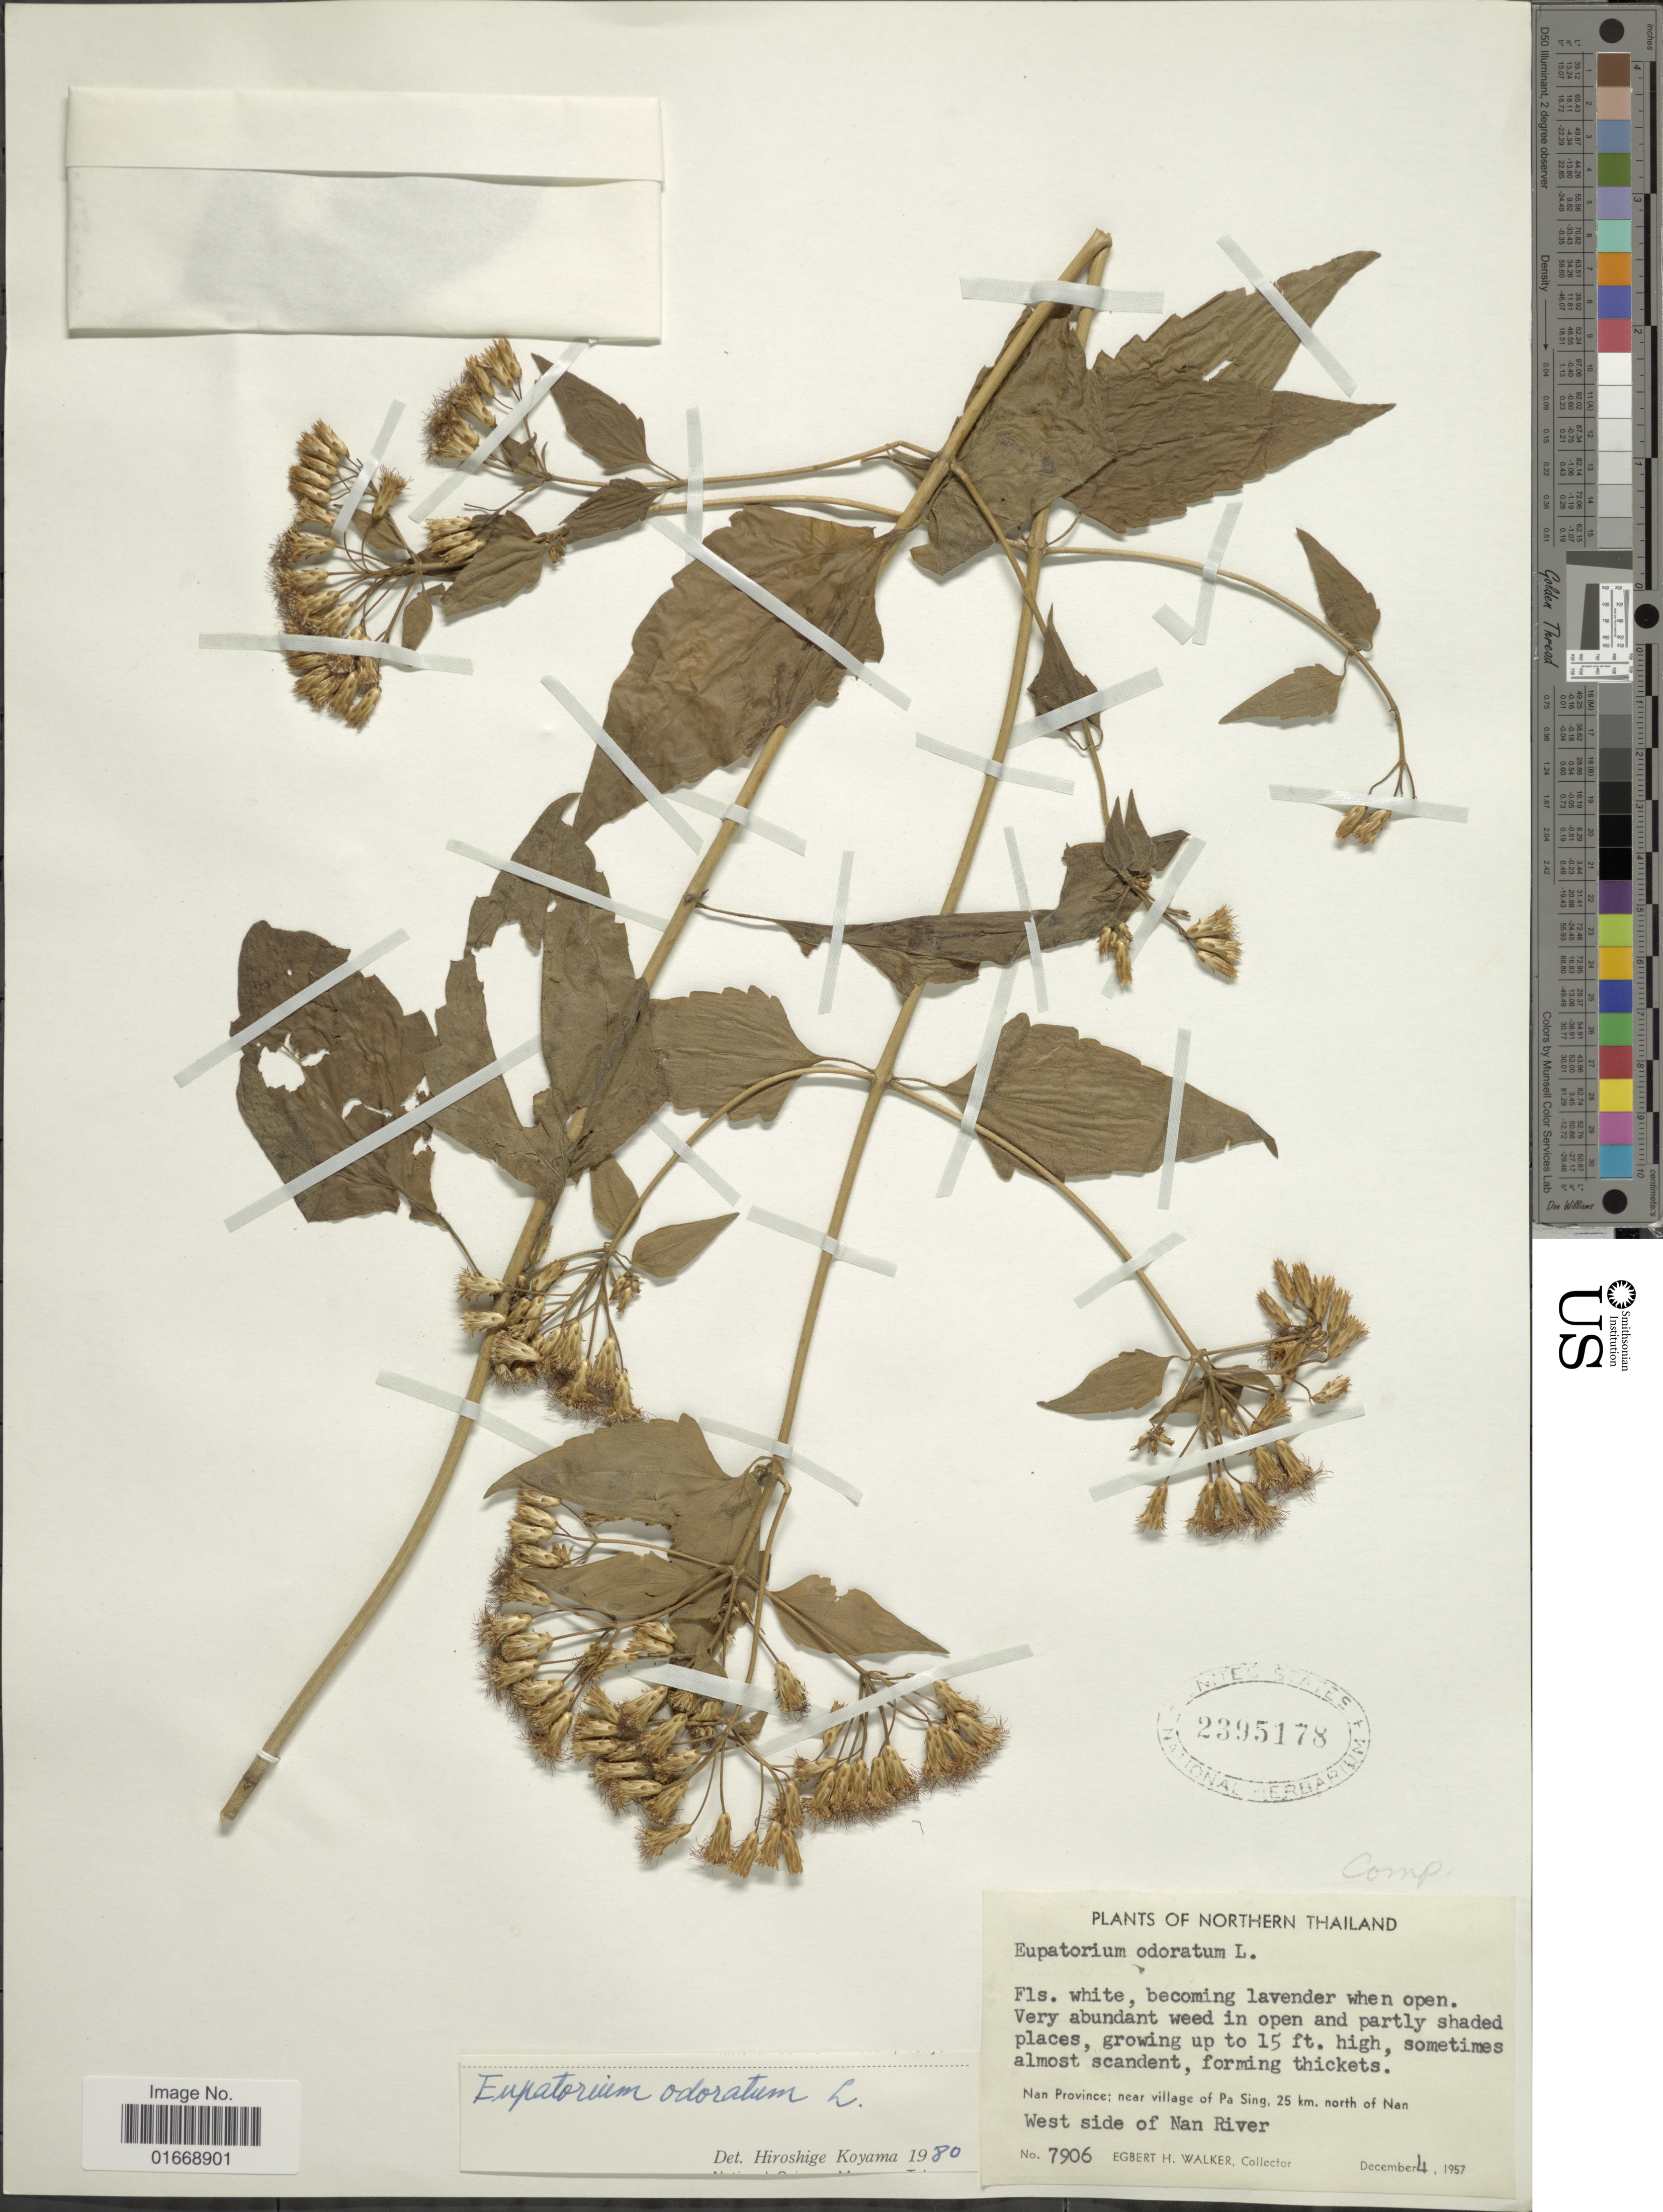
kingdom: Plantae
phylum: Tracheophyta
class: Magnoliopsida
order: Asterales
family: Asteraceae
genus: Chromolaena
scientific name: Chromolaena odorata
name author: (L.) R.M. King & H. Rob.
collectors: E. H. Walker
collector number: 7906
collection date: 1957-12-04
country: Thailand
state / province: Nan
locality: Northern Thailand, near village of Pa Sing, 25 km north of Nan West side of Nan River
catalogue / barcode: US 2395178